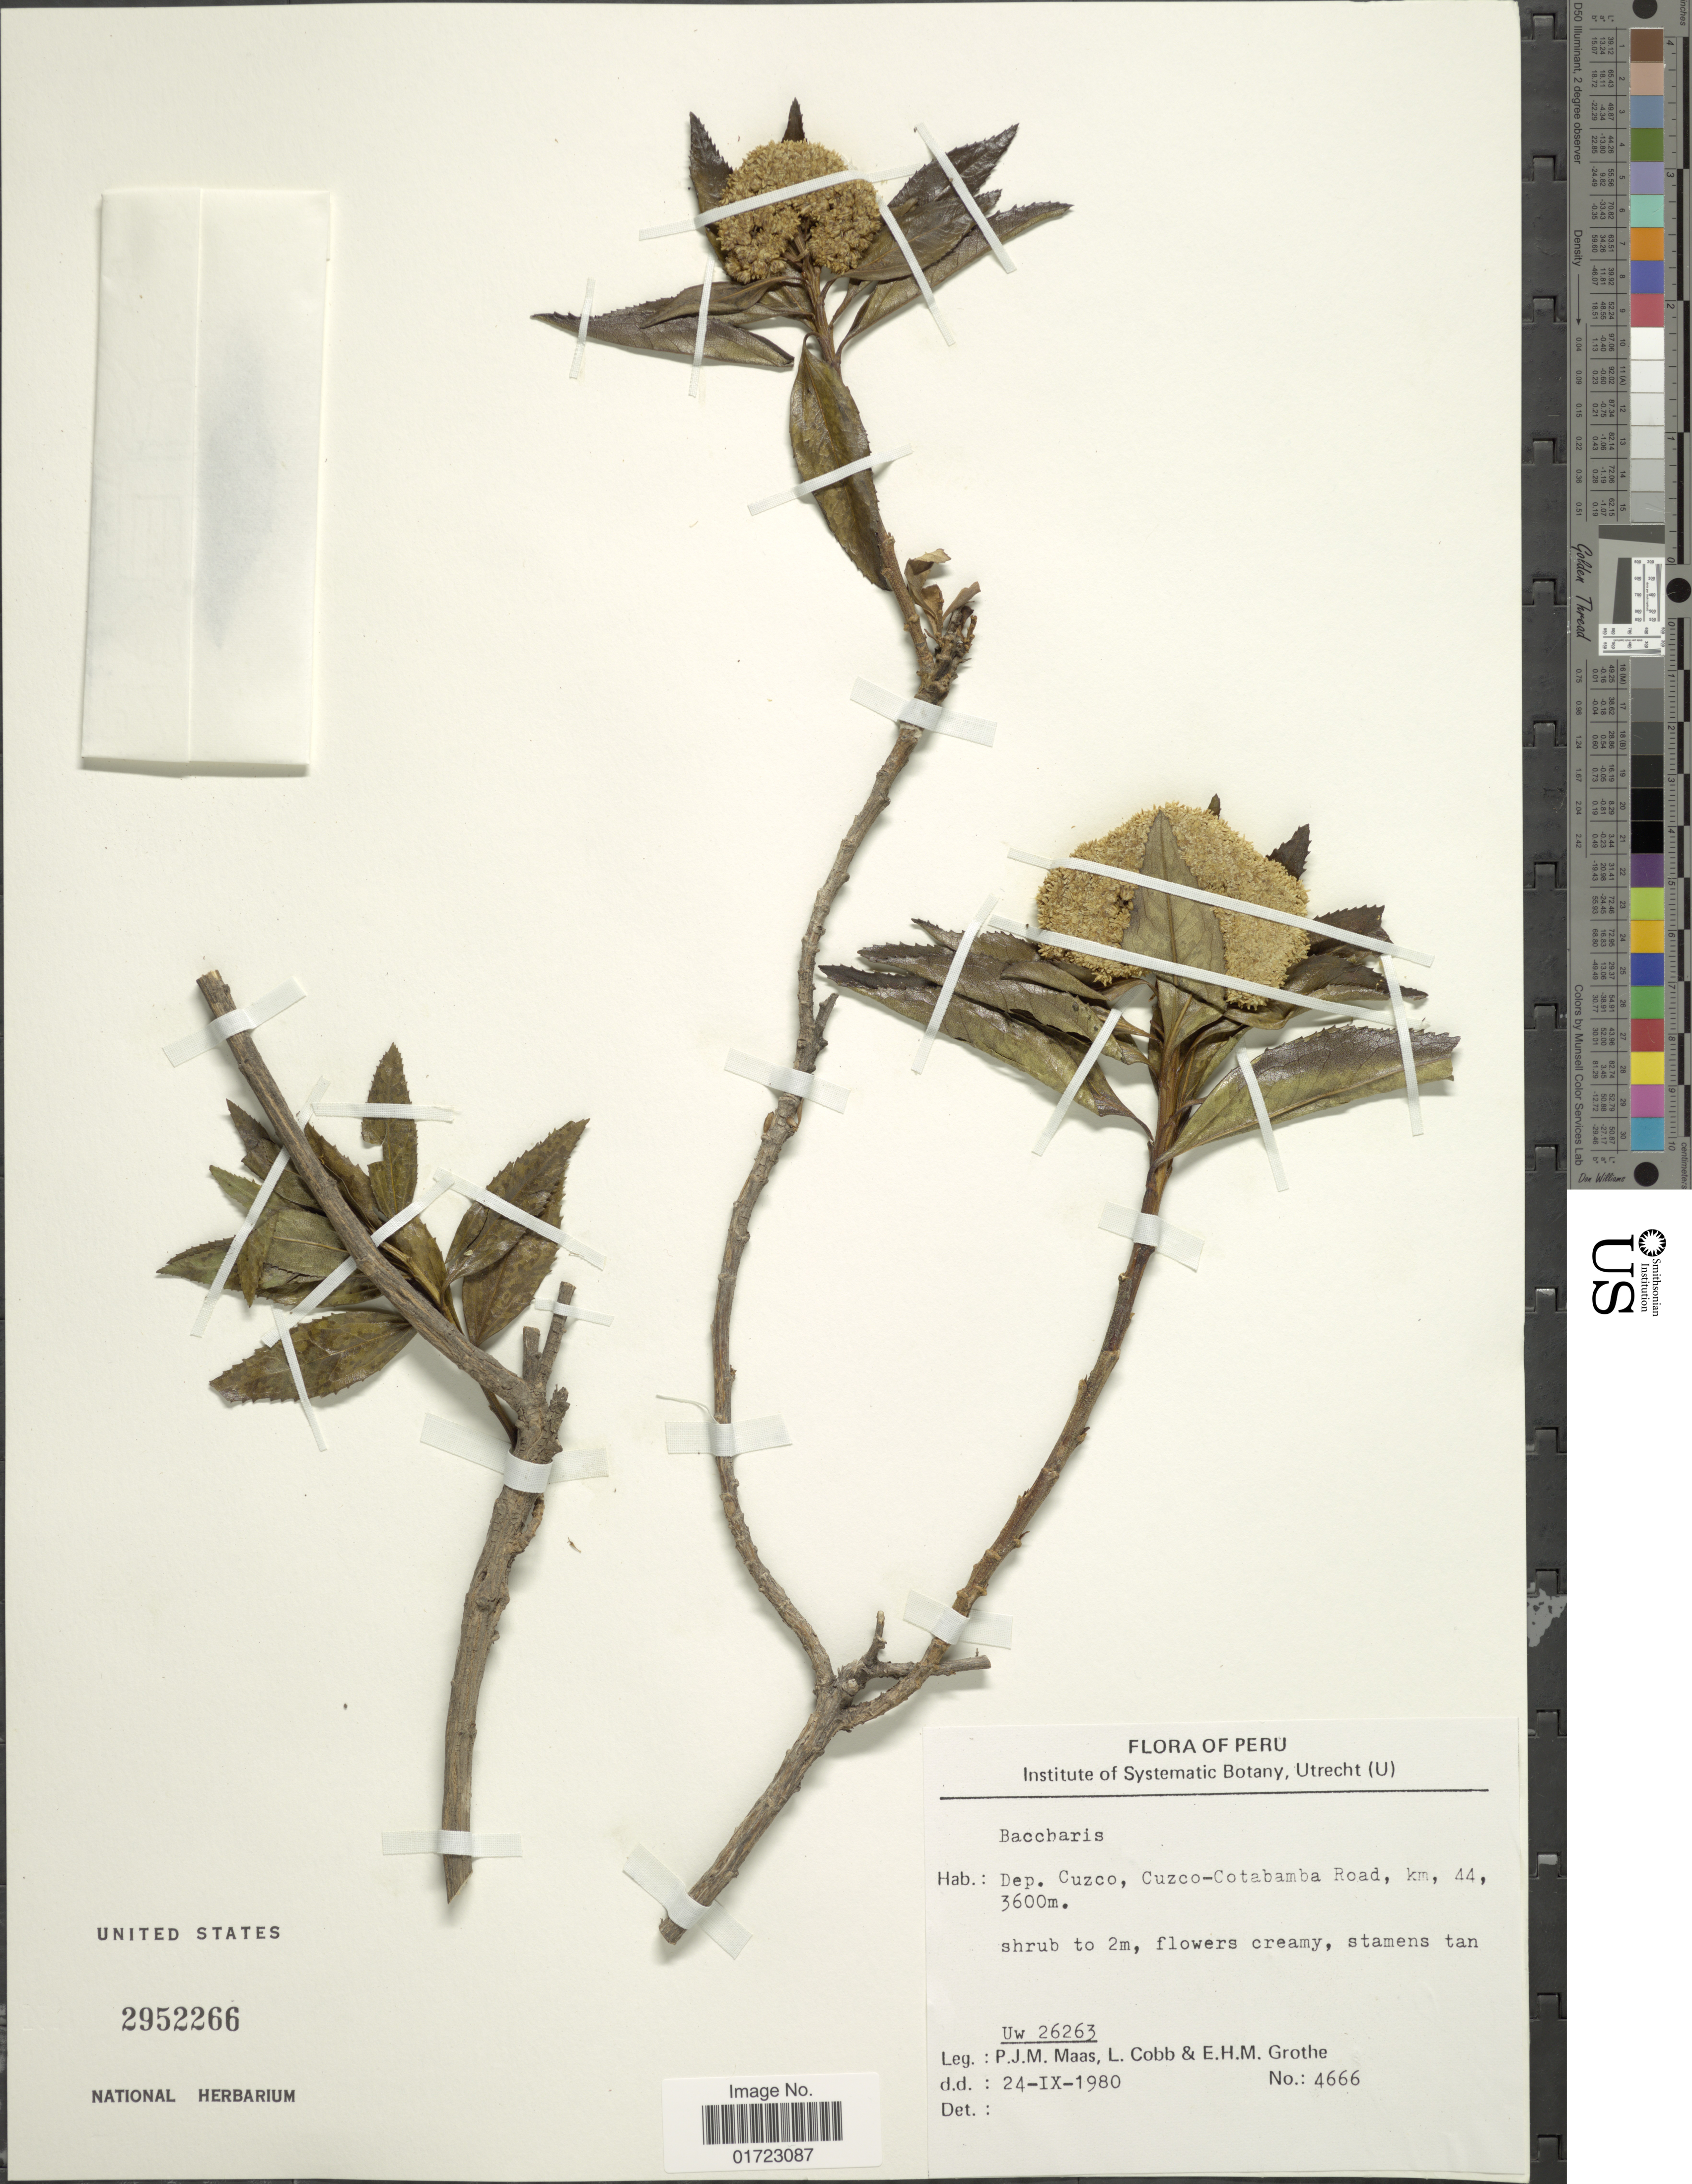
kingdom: Plantae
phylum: Tracheophyta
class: Magnoliopsida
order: Asterales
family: Asteraceae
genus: Baccharis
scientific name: Baccharis pentlandii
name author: DC.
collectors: P. Maas, L. Cobb & E. Grothe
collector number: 4666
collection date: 1980-09-24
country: Peru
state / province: Cusco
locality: Cuzco-Cotamba Road, km, 44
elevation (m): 3600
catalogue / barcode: US 2952266